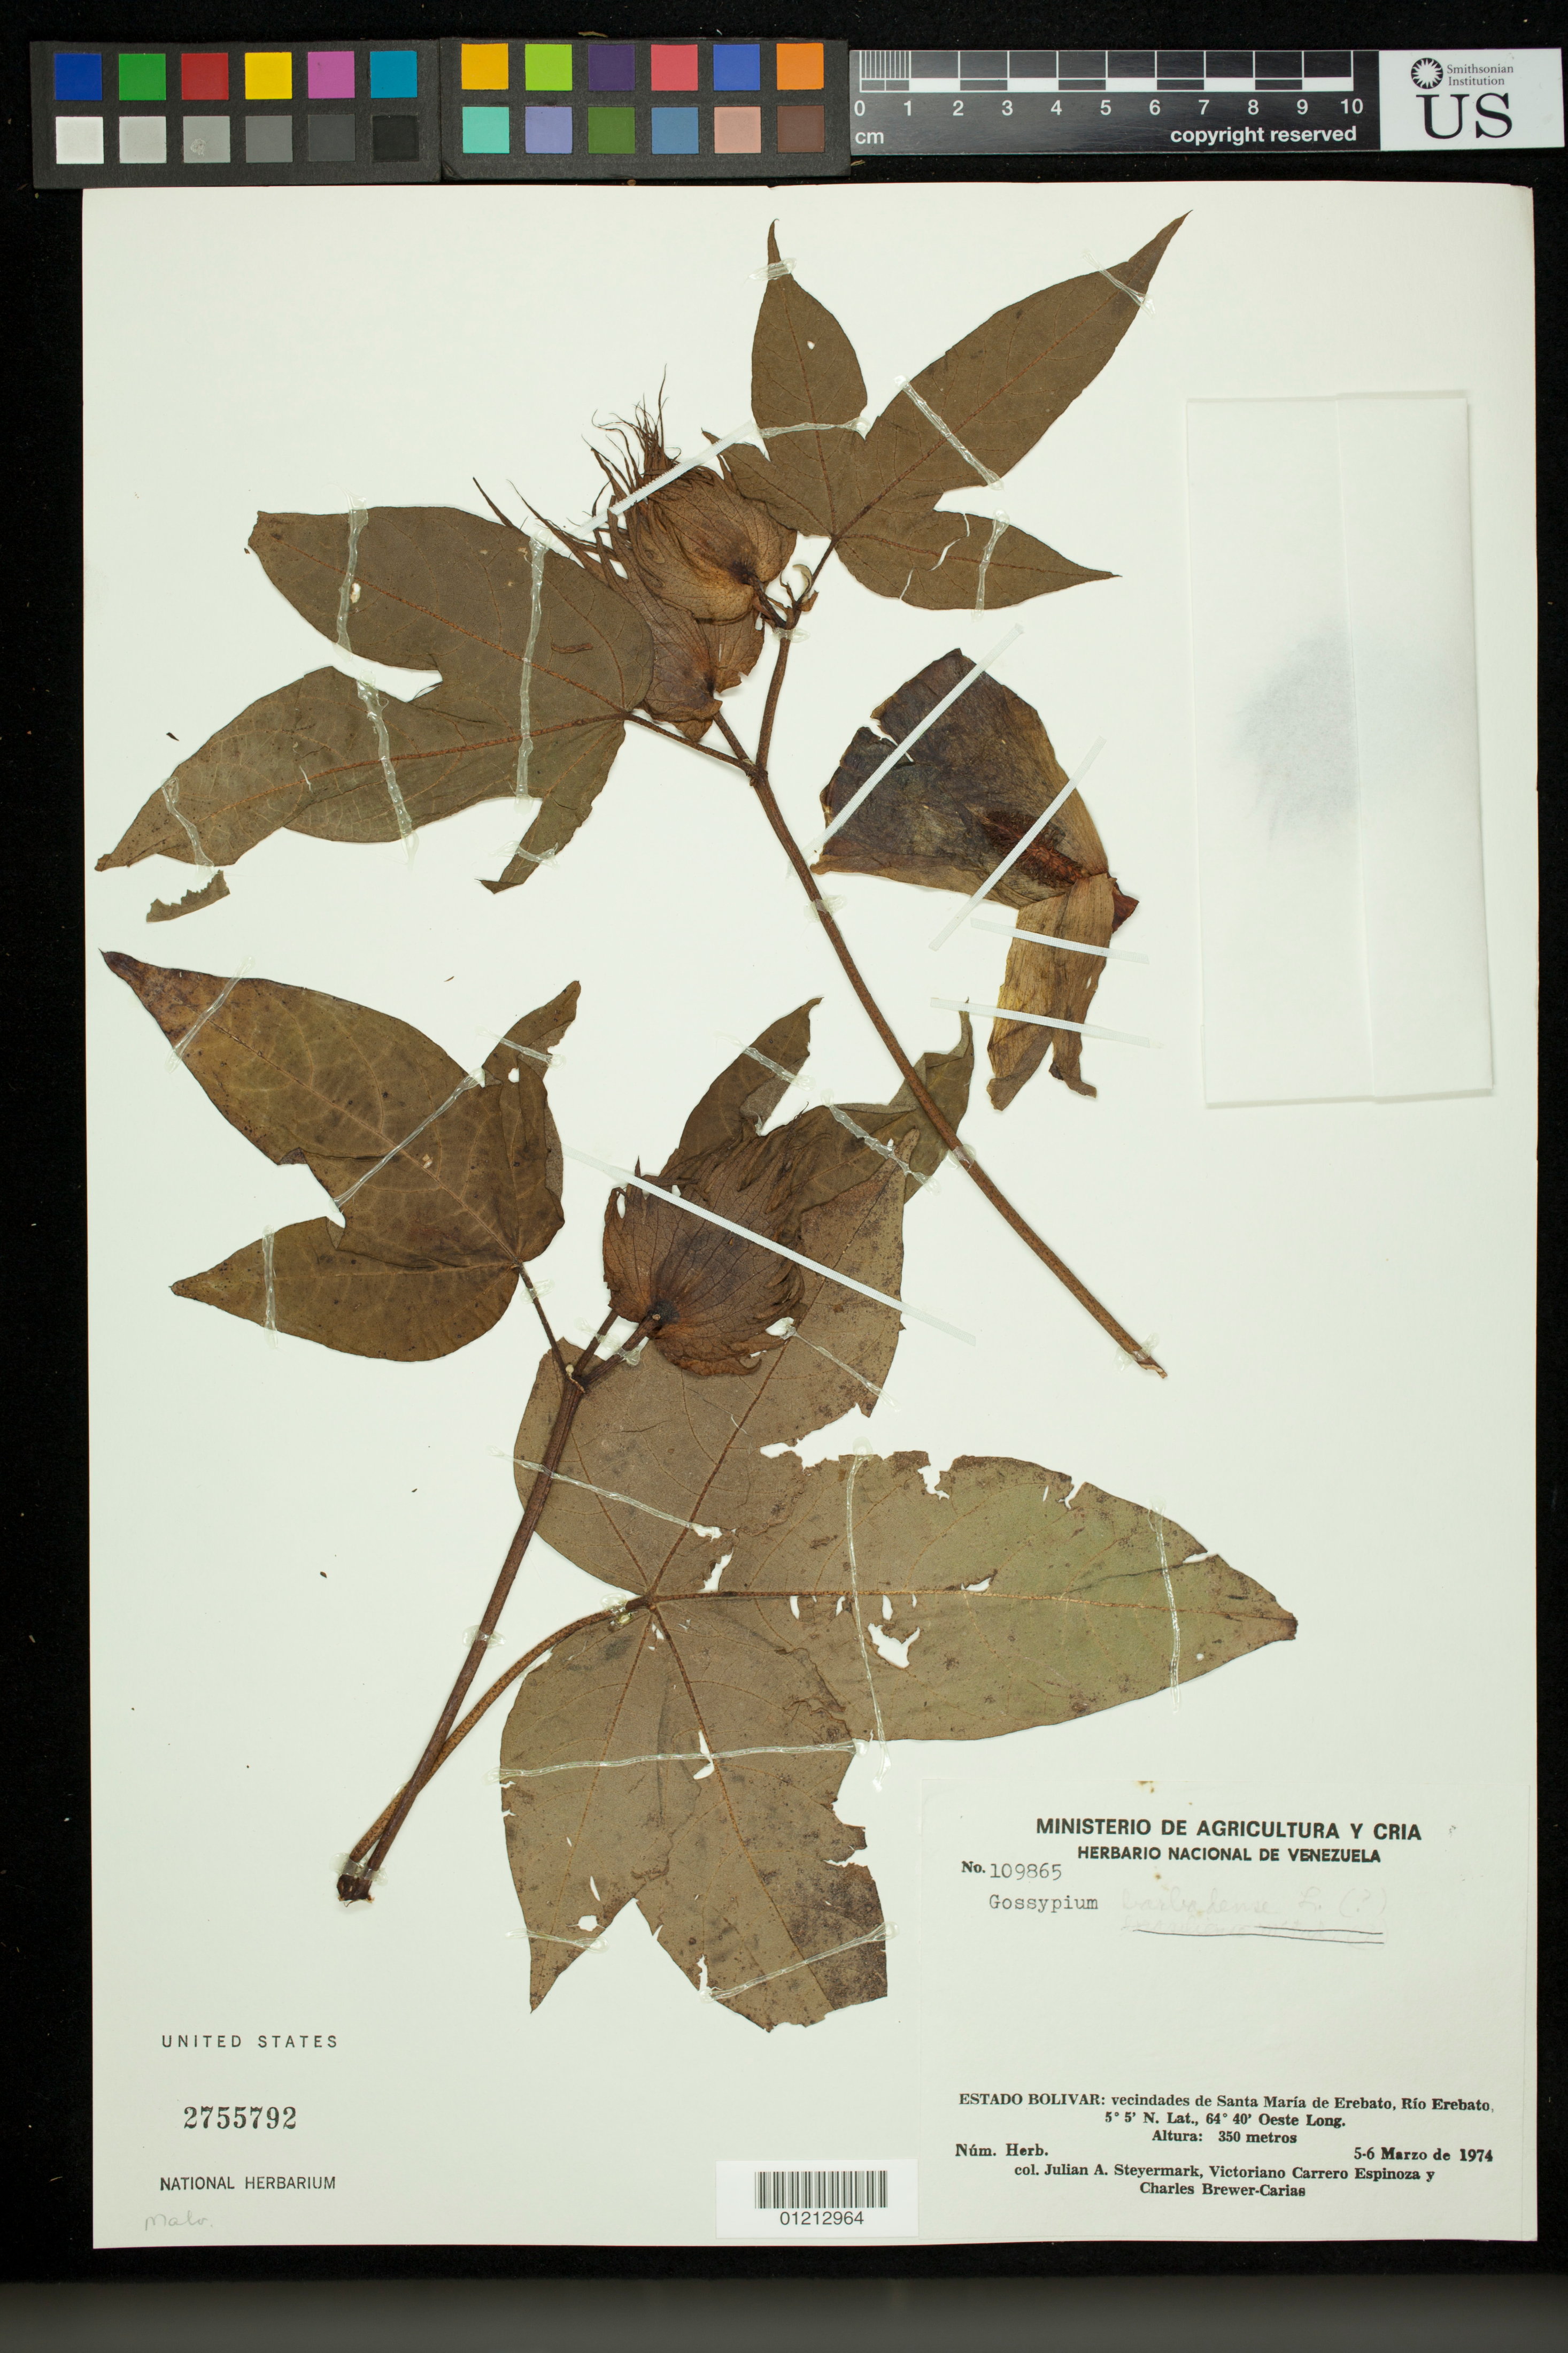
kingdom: Plantae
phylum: Tracheophyta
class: Magnoliopsida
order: Malvales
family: Malvaceae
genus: Gossypium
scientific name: Gossypium barbadense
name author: L.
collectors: J. Steyermark, V. Carreño E. & C. Brewer-Carias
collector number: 109865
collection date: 1974-03-05/1974-03-06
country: Venezuela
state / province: Bolivar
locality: vecindades de Santa Maria de Erebato, Rio Erebato.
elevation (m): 350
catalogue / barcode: US 2755792